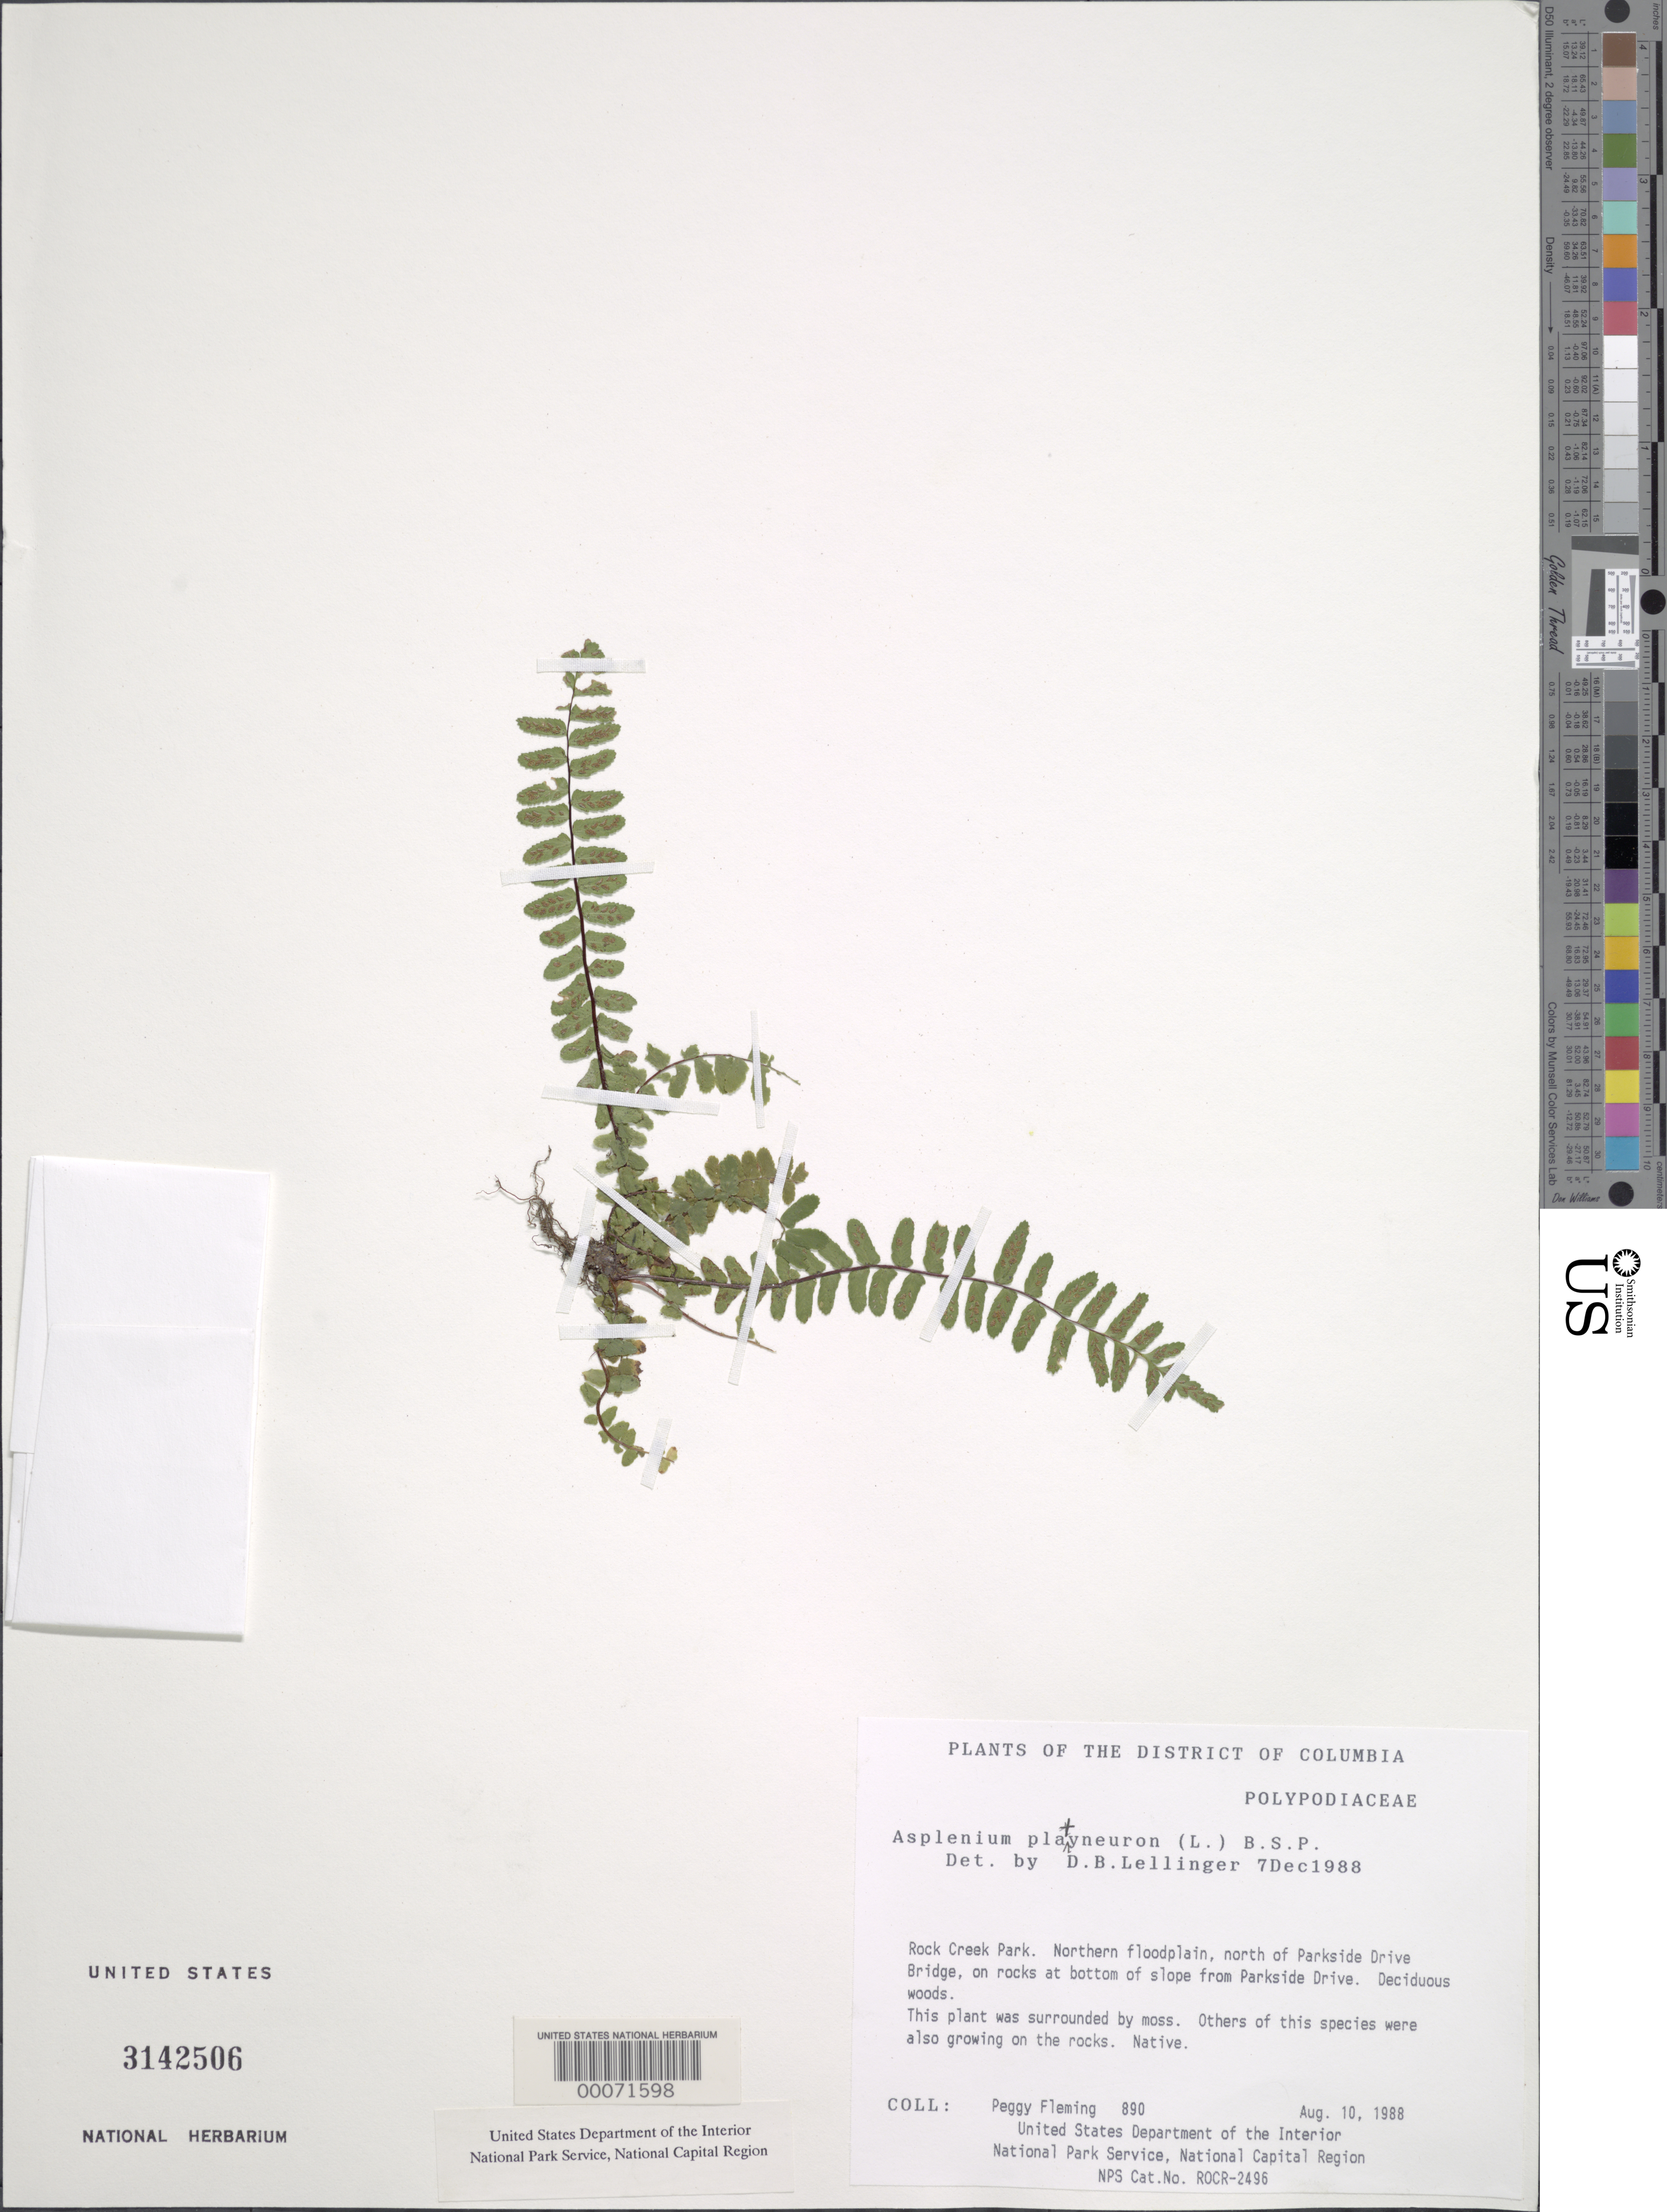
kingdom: Plantae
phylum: Tracheophyta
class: Polypodiopsida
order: Polypodiales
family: Aspleniaceae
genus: Asplenium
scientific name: Asplenium platyneuron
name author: (L.) Britton, Stearns & Poggenb.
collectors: P. Fleming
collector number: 890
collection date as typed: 10 Aug 1988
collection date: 1988-08-10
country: United States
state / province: District of Columbia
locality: Rock Creek Park, northern floodplain, N of Parkside Drive Bridge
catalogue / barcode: US 3142506